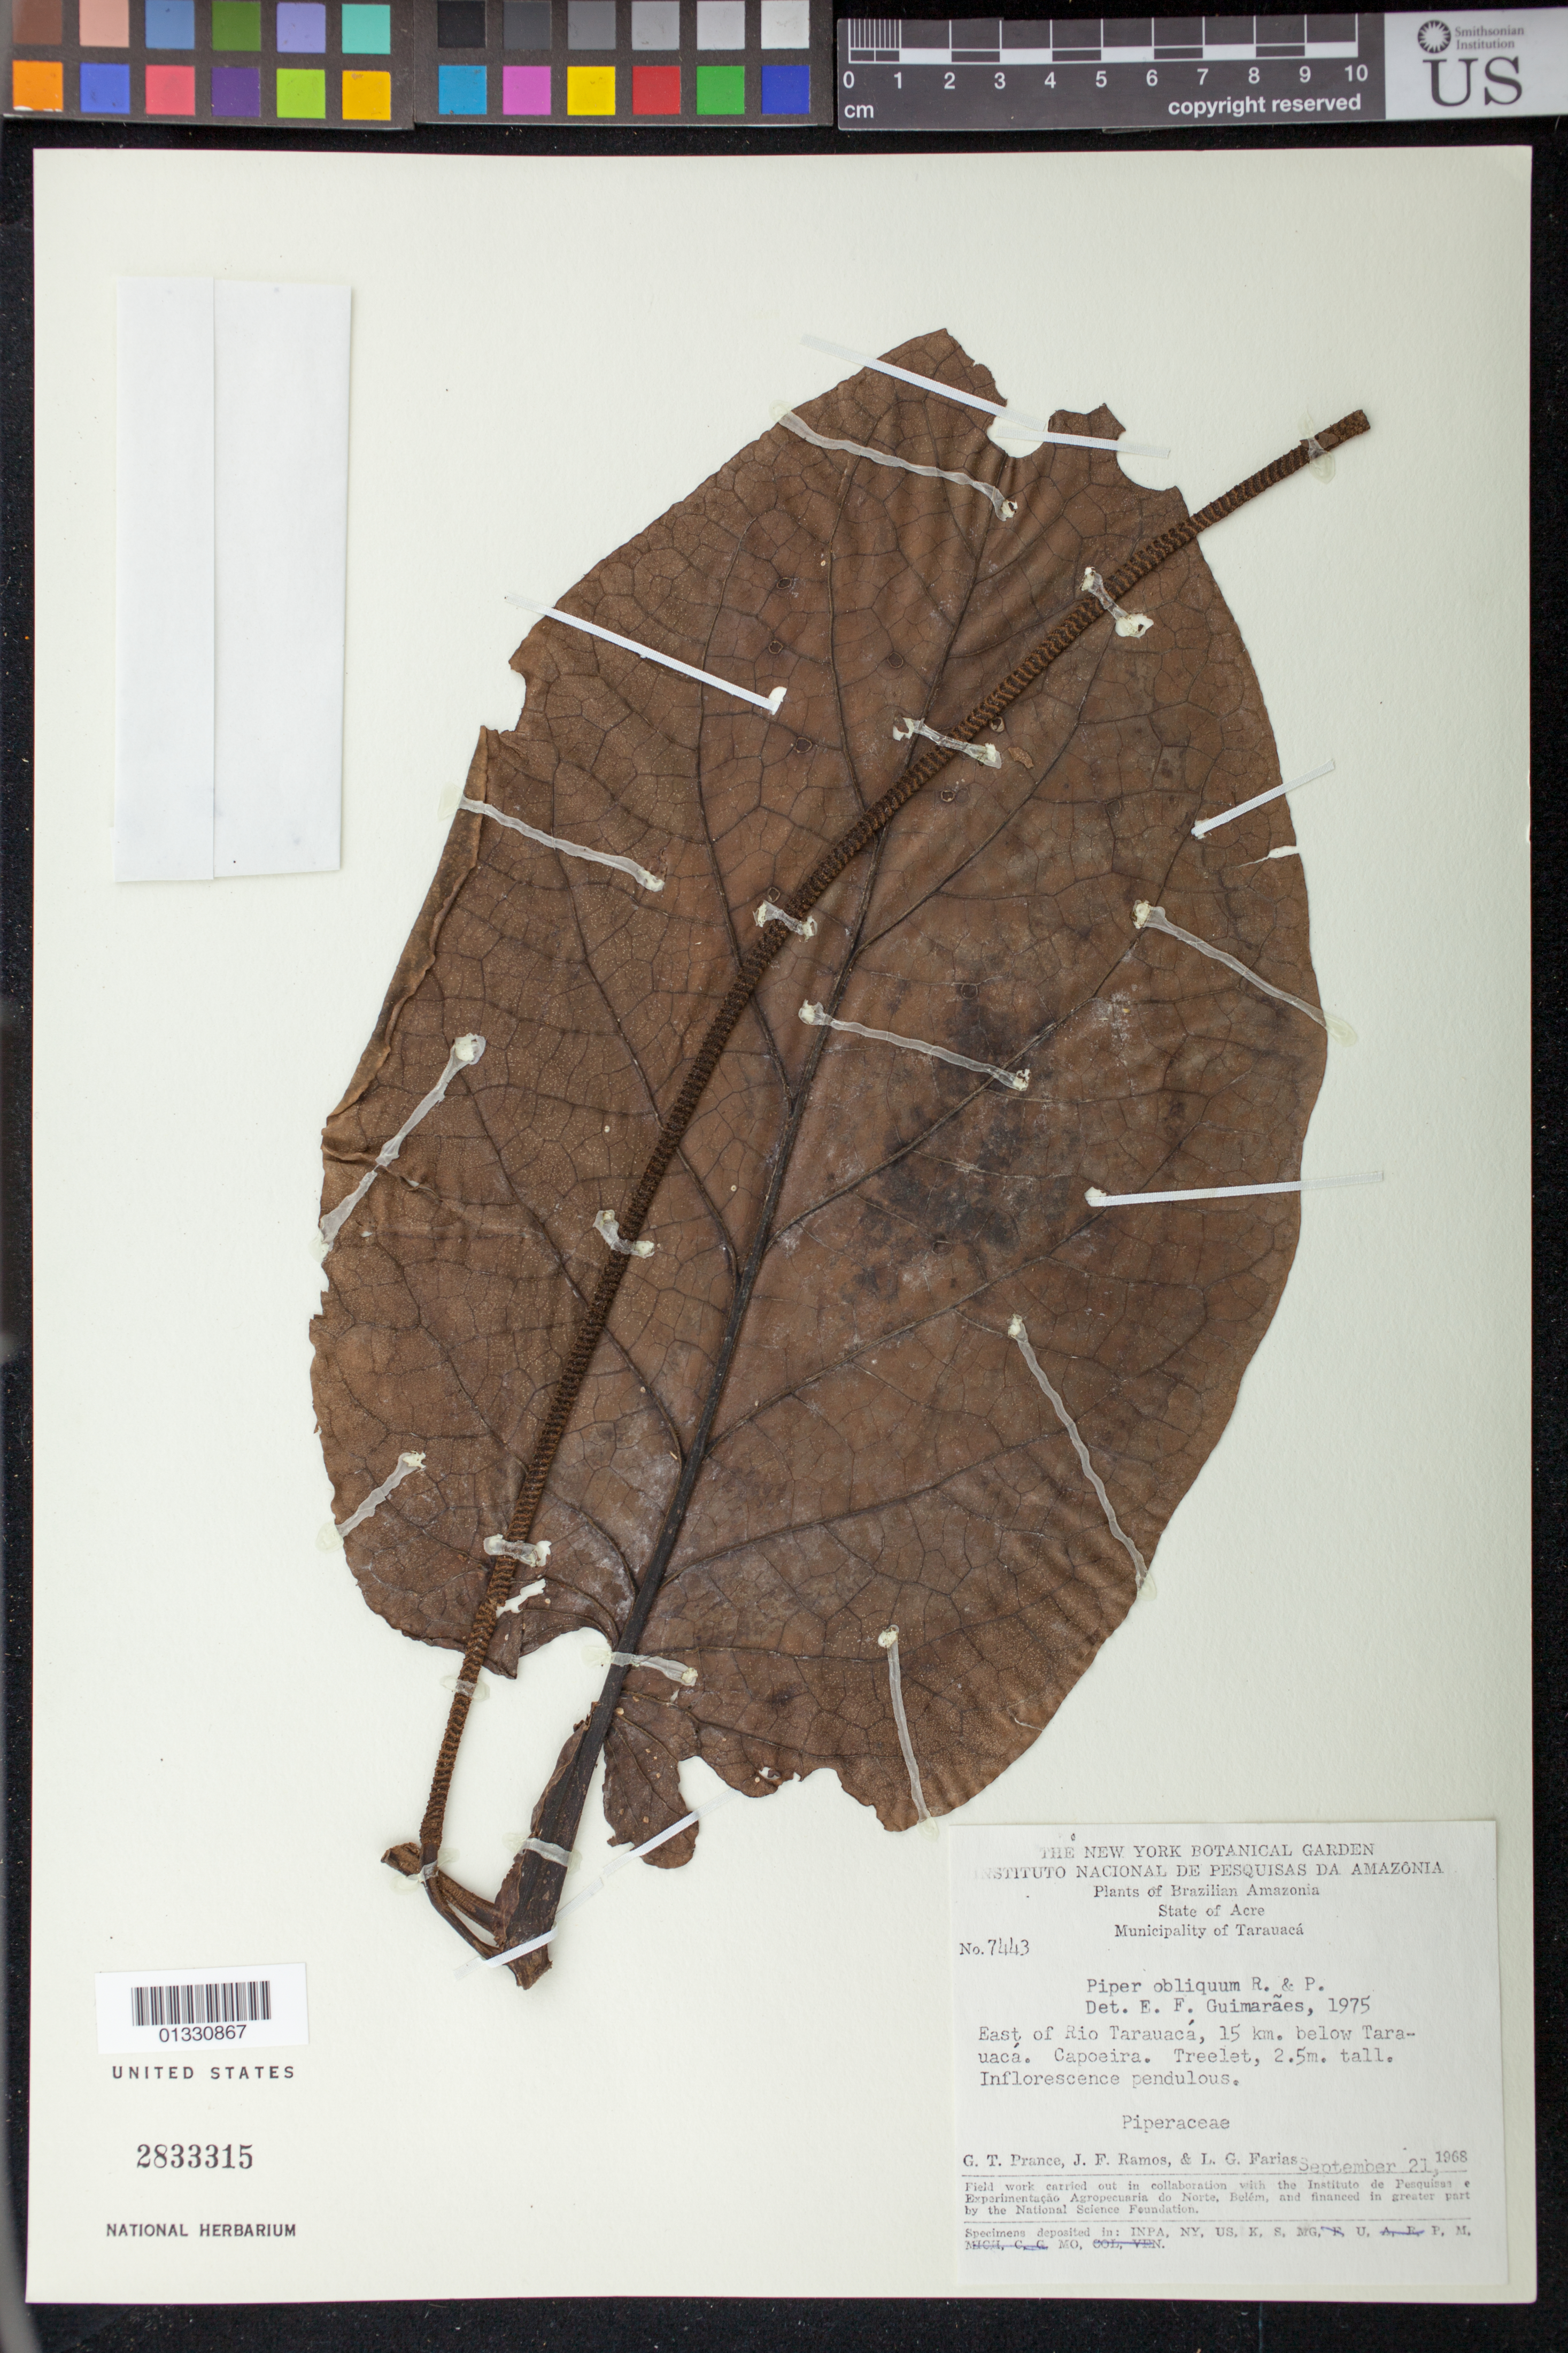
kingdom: Plantae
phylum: Tracheophyta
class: Magnoliopsida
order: Piperales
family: Piperaceae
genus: Piper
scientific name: Piper obliquum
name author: Ruiz & Pav.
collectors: G. T. Prance, J. F. Ramos & L. G. Farias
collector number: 7443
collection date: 1968-09-21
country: Brazil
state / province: Acre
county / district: Tarauacá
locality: East of Rio Tarauacá, 15km. below Tarauacá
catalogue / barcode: US 2833315